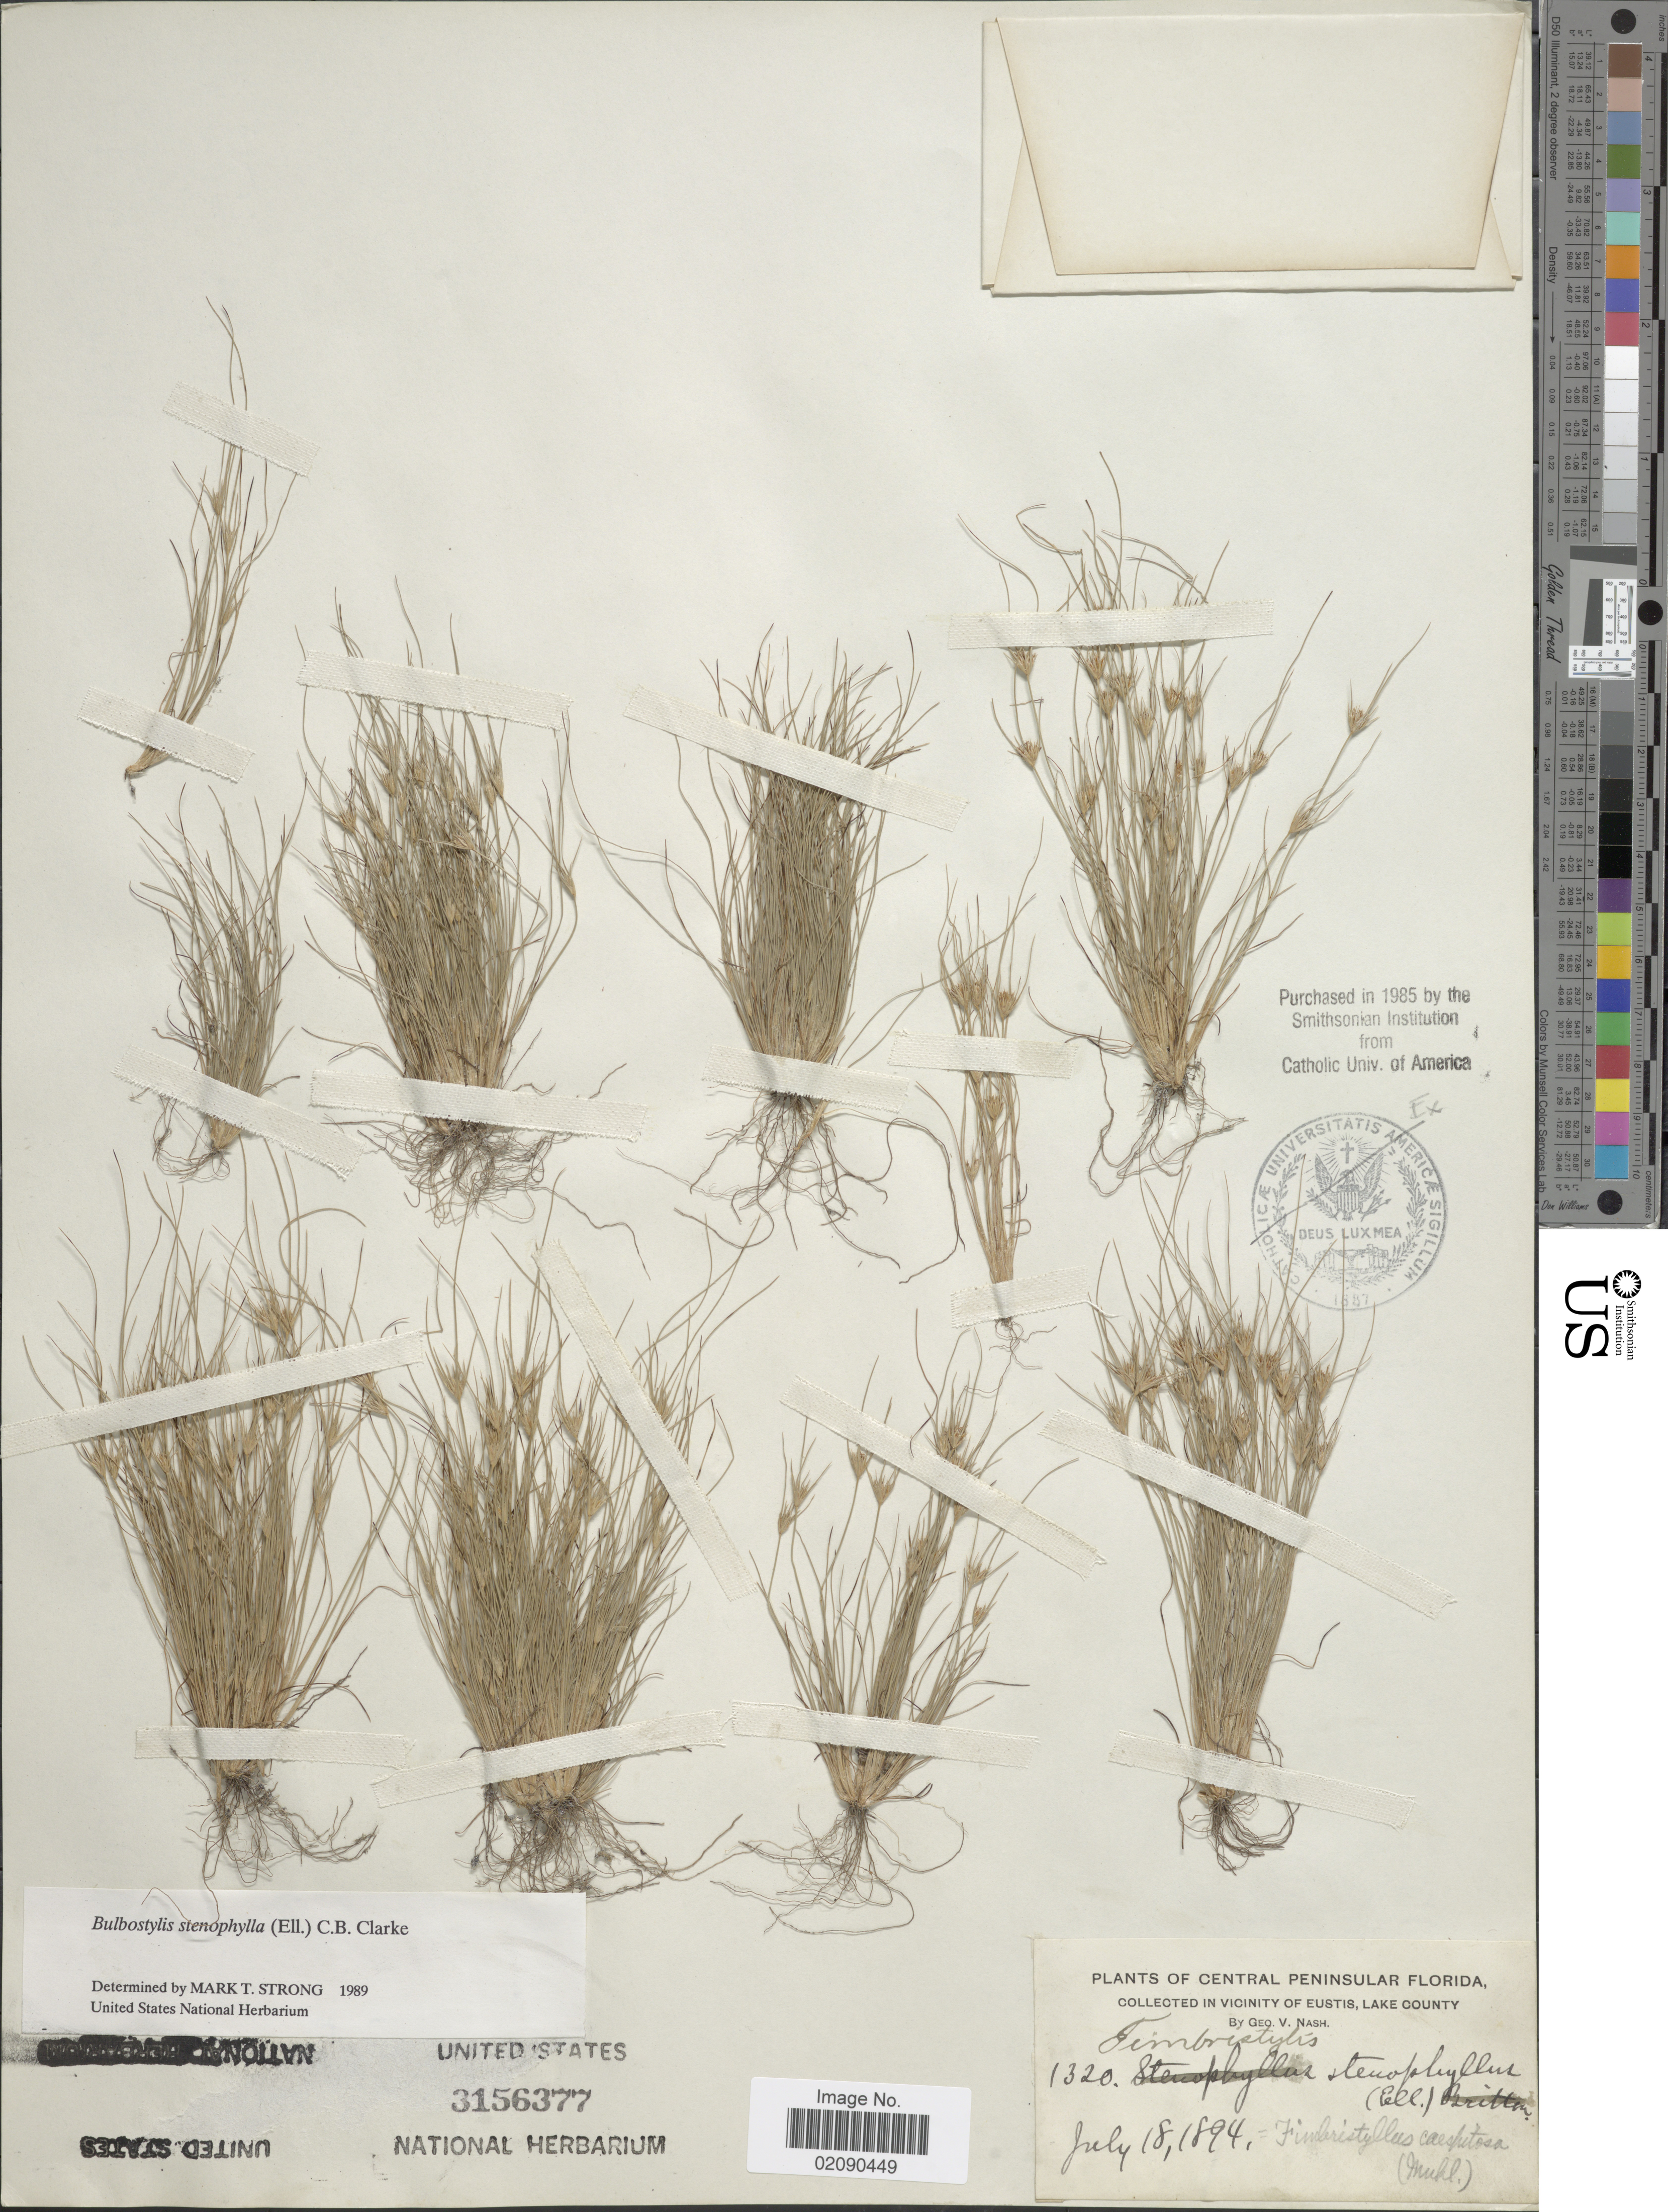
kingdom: Plantae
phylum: Tracheophyta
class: Liliopsida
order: Poales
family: Cyperaceae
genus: Bulbostylis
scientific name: Bulbostylis stenophylla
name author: (Elliott) C.B. Clarke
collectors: G. V. Nash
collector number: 1320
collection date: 1894-07-18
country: United States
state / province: Florida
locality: Central Peninsular Florida, In Vicinity of Eustis, Lake County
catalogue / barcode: US 3156377